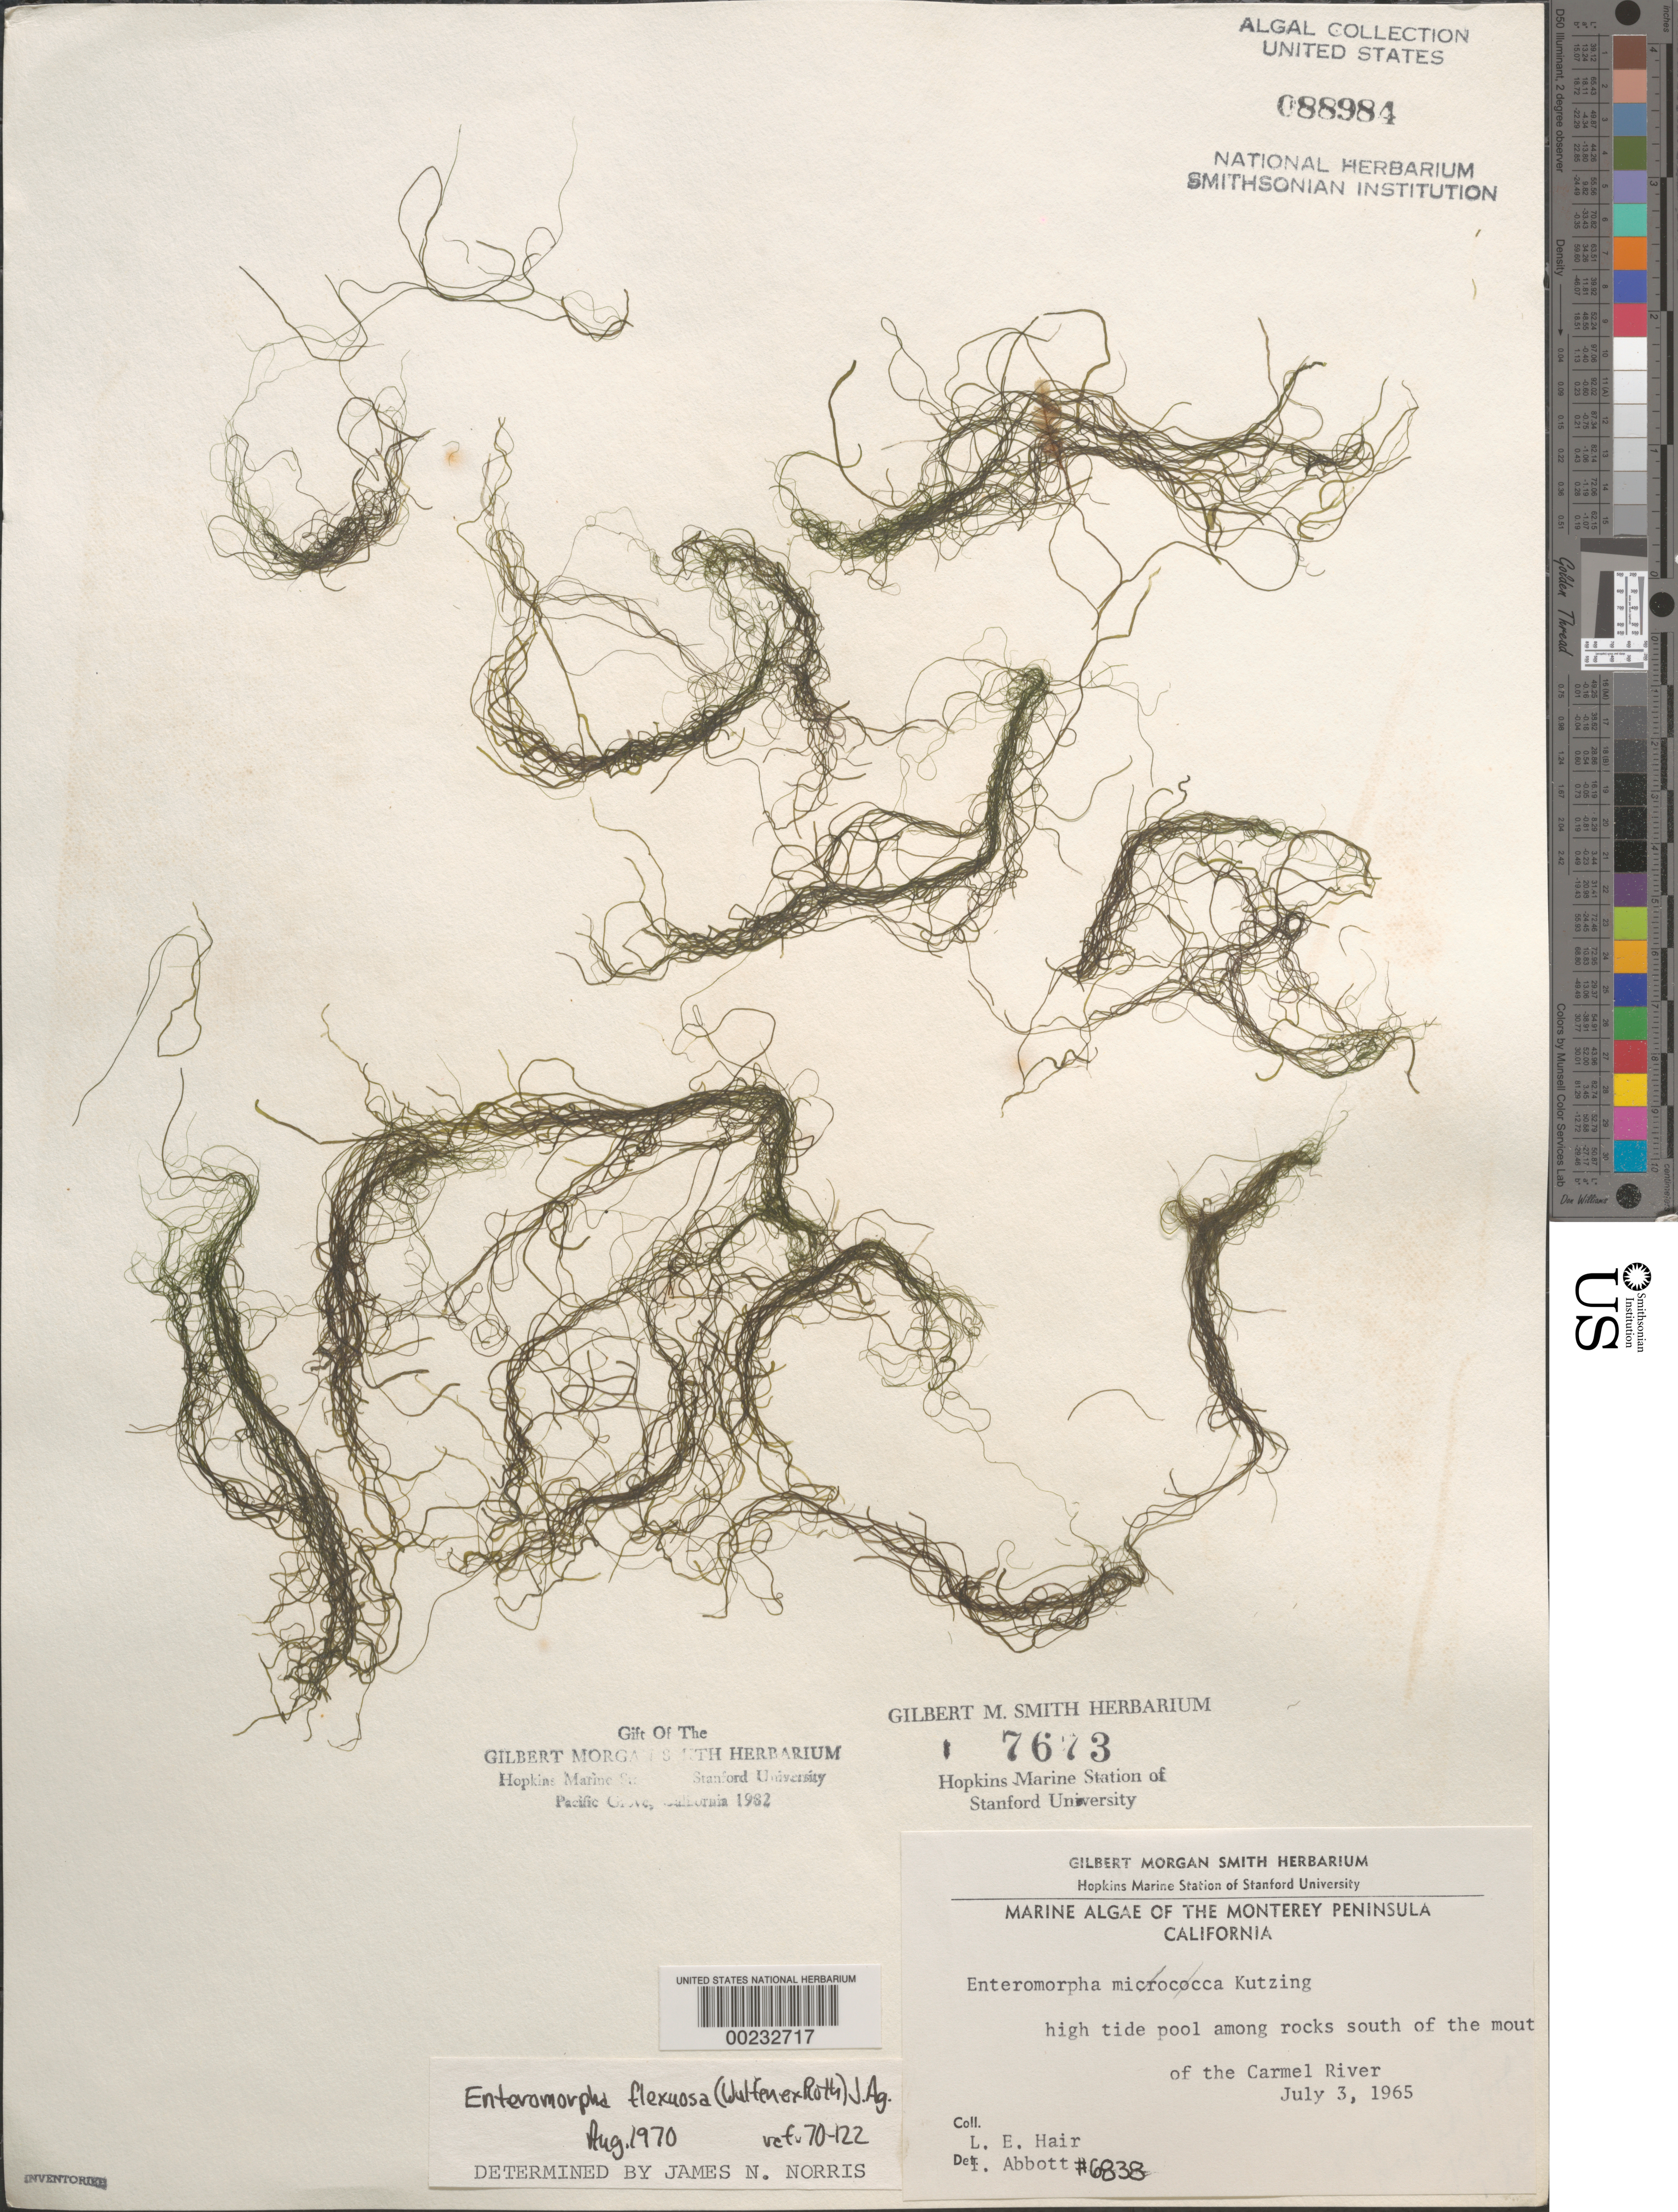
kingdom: Plantae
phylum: Chlorophyta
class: Ulvophyceae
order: Ulvales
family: Ulvaceae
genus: Ulva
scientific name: Ulva flexuosa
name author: Wulfen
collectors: L. Hair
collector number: IAA 6838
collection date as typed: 03 Jul 1965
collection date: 1965-07-03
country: United States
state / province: California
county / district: Monterey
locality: Carmel River mouth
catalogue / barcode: US 88984